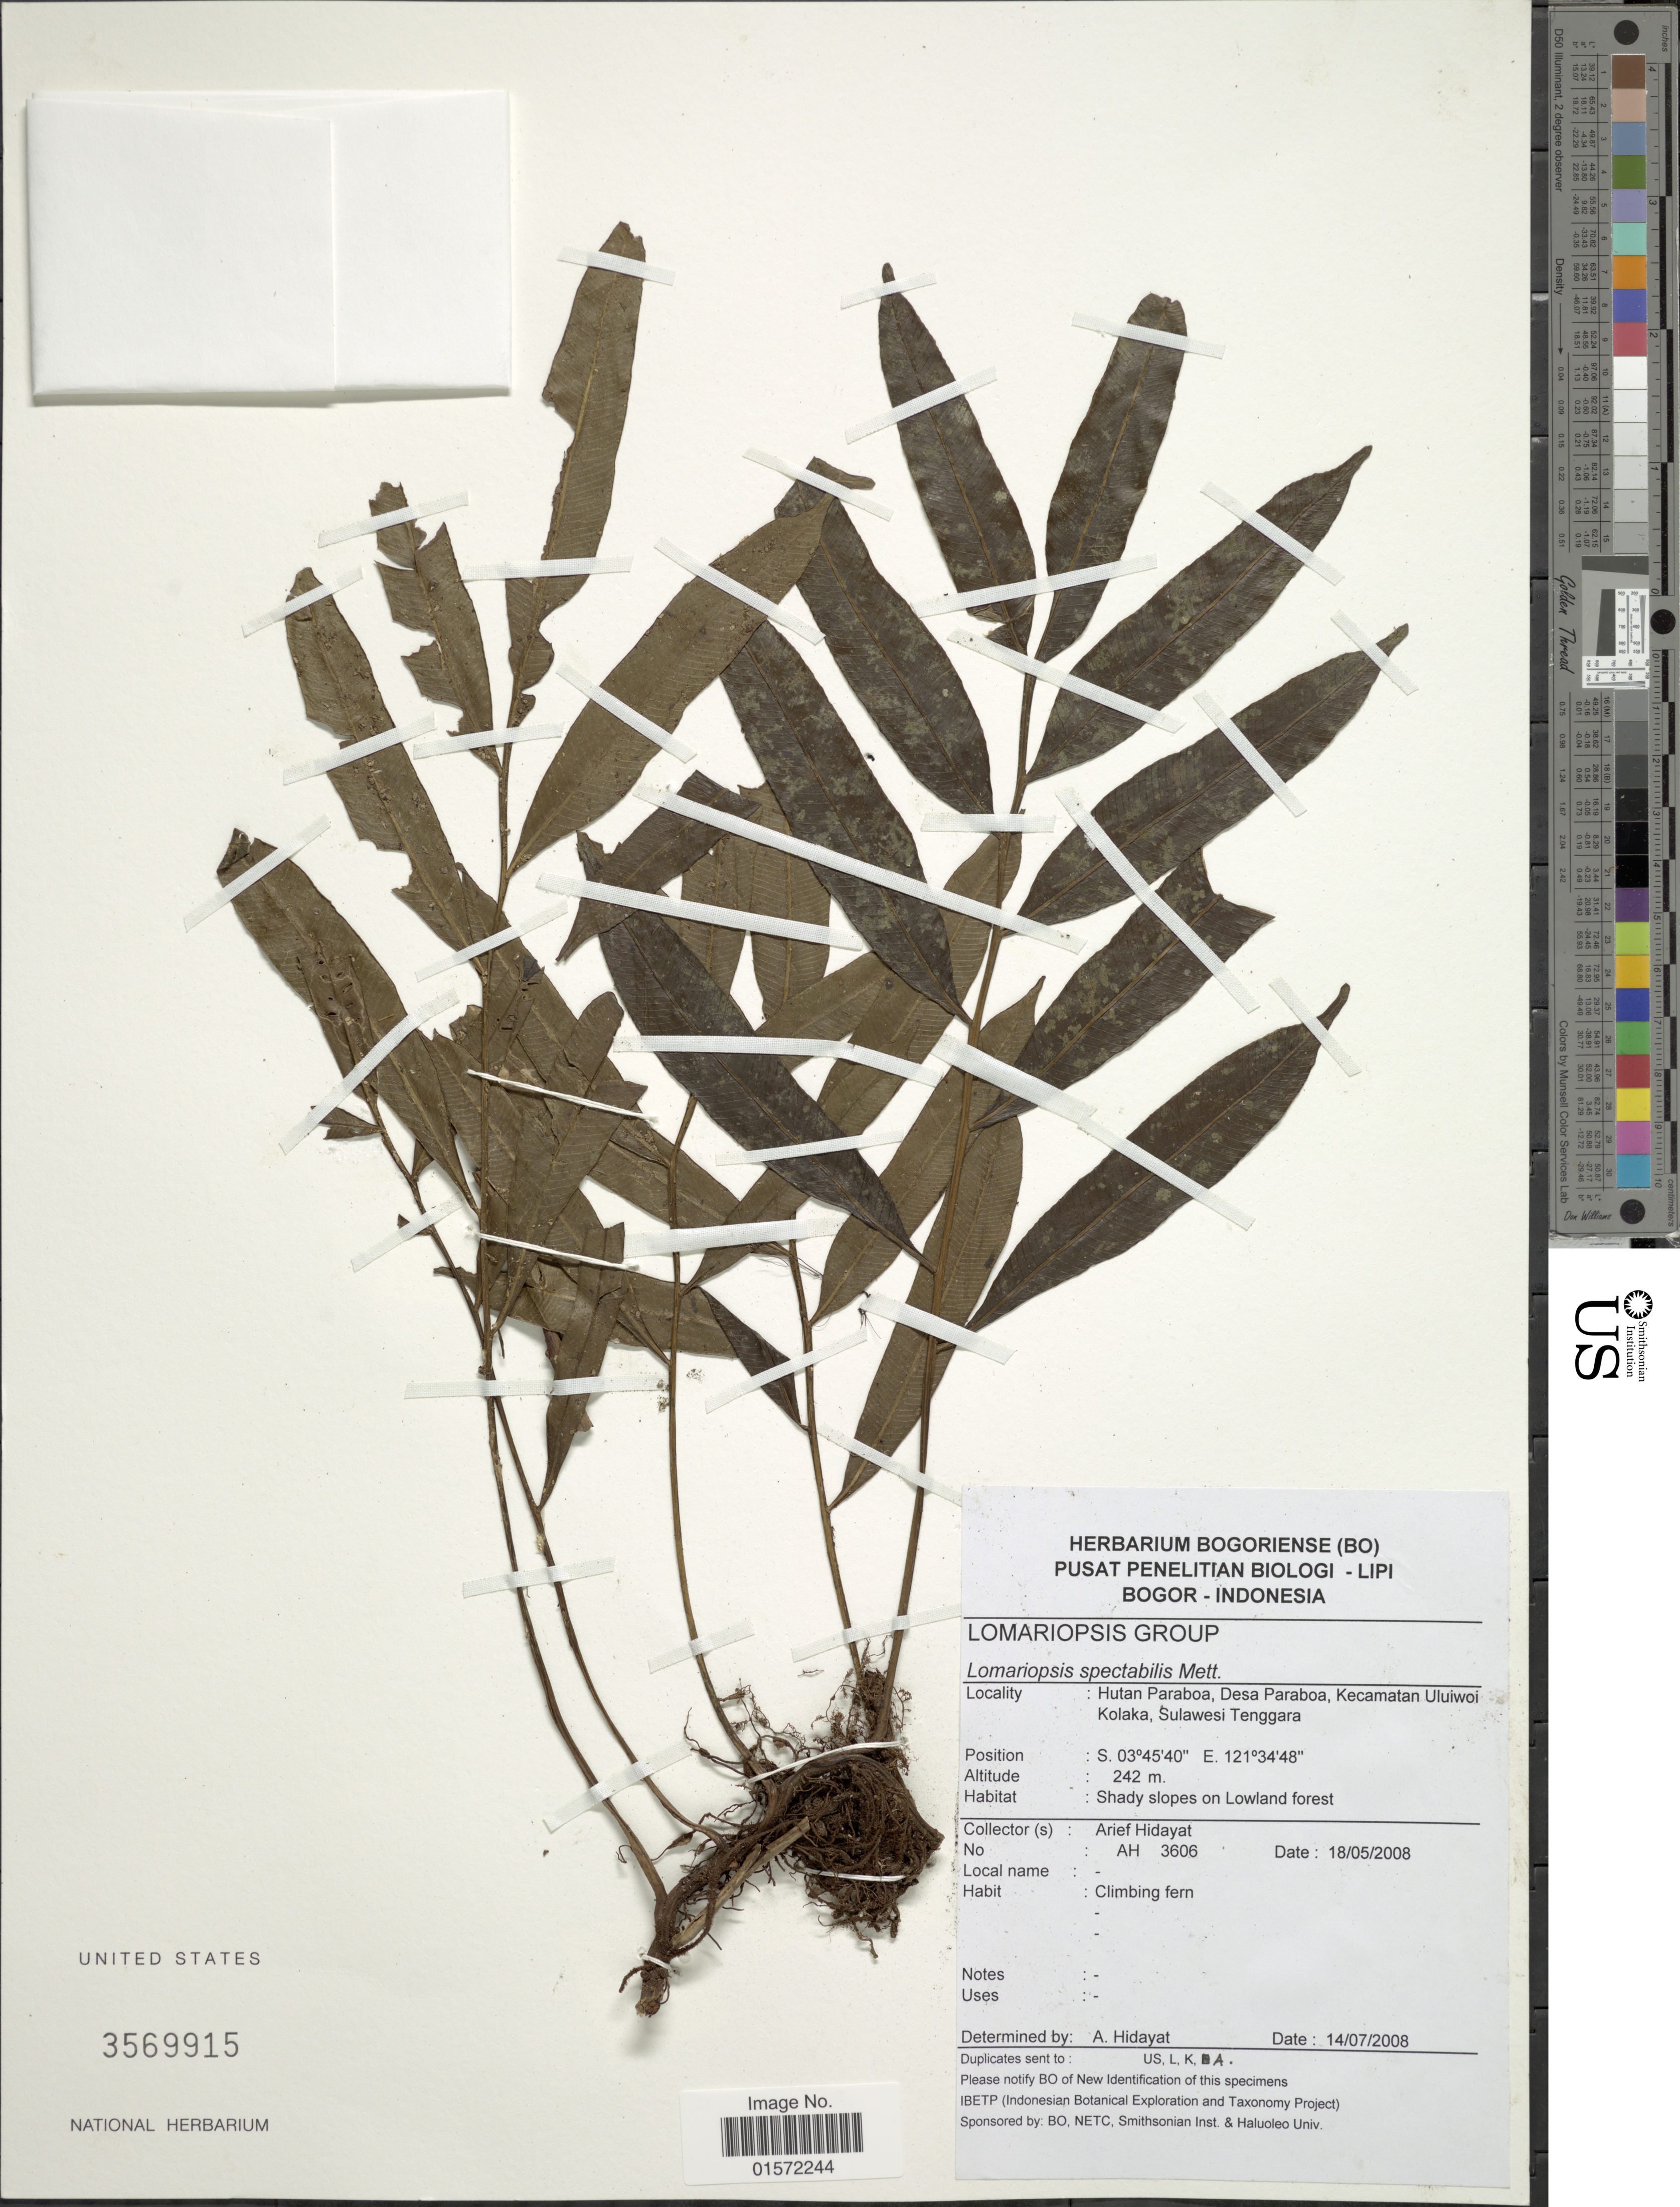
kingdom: Plantae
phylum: Tracheophyta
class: Polypodiopsida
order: Polypodiales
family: Lomariopsidaceae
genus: Lomariopsis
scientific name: Lomariopsis spectabilis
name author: (Kunze) Mett.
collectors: A. Hidayat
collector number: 3606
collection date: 2008-05-18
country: Indonesia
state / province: Sulawesi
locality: Hutan Paraboa, Desa Paraboa, Kecamatan Uluiwoi Kolaka, Sulawesi Tenggara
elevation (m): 242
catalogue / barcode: US 3569915